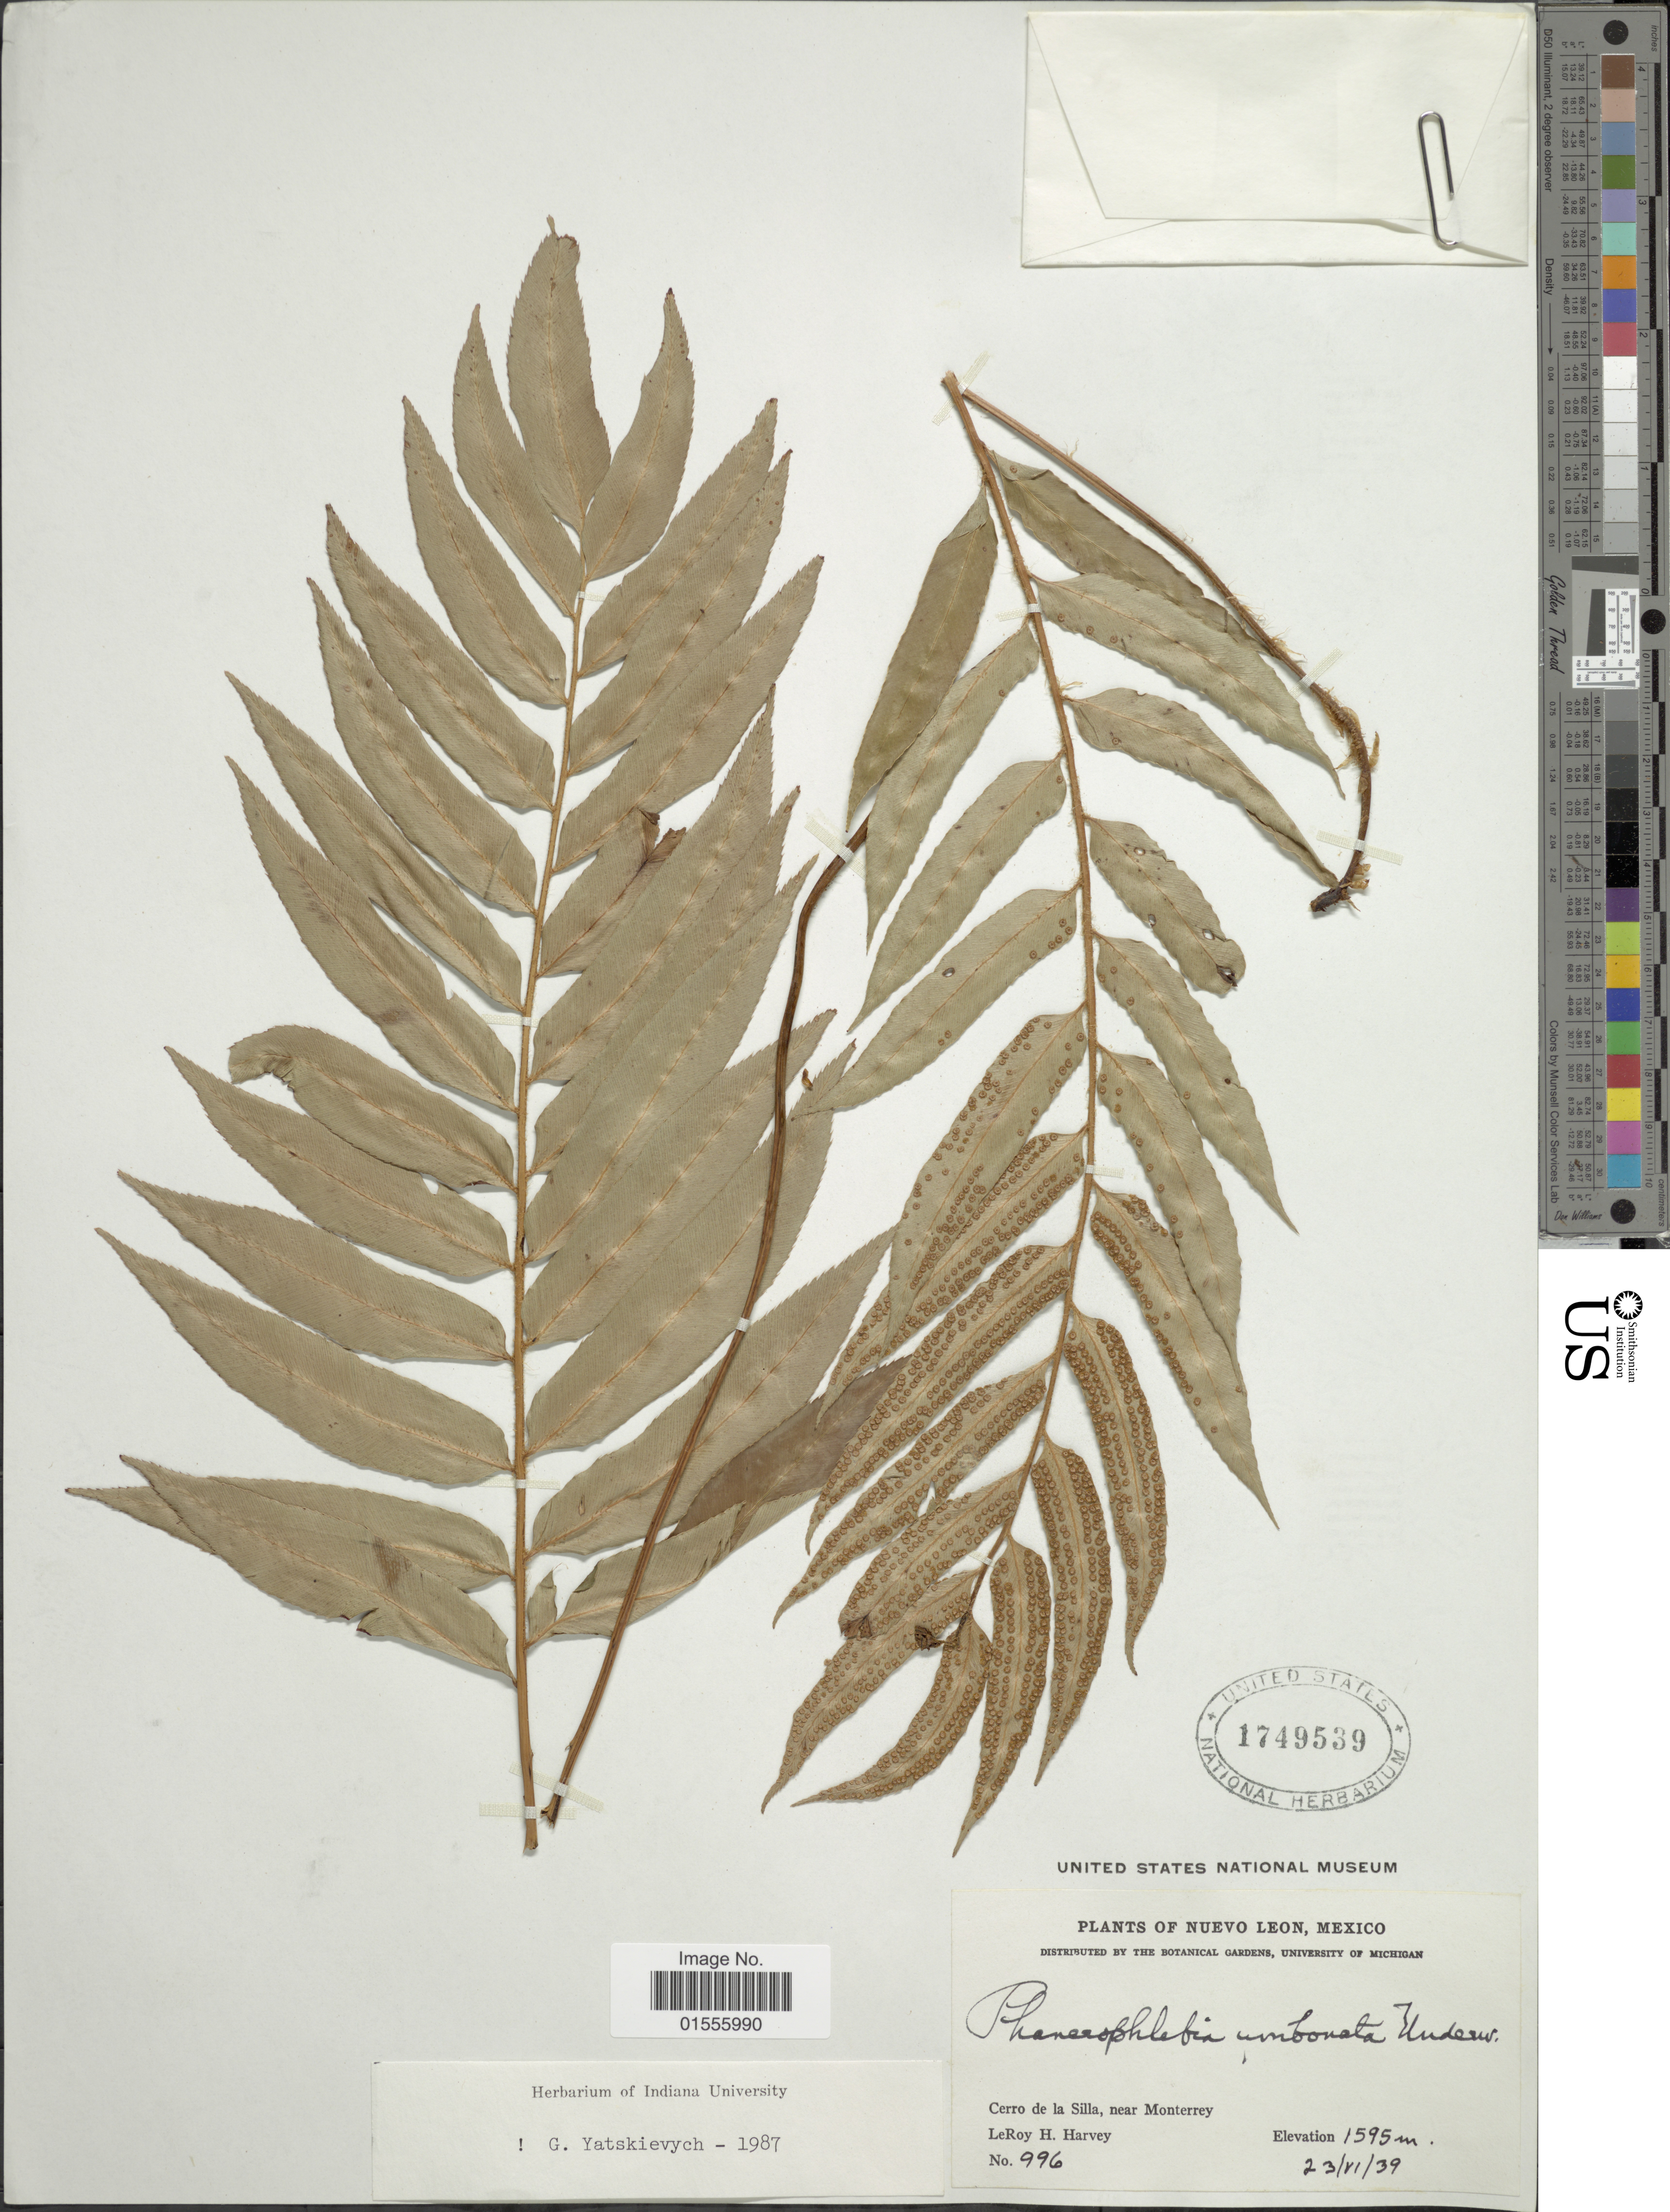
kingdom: Plantae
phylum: Tracheophyta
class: Polypodiopsida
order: Polypodiales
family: Dryopteridaceae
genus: Phanerophlebia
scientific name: Phanerophlebia umbonata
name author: Underw.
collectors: L. H. Harvey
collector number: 996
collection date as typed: Transcribed d/m/y: 23/6/39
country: Mexico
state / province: Nuevo León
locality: Cerro de la Silla, near Monterrey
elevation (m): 1595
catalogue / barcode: US 1749539